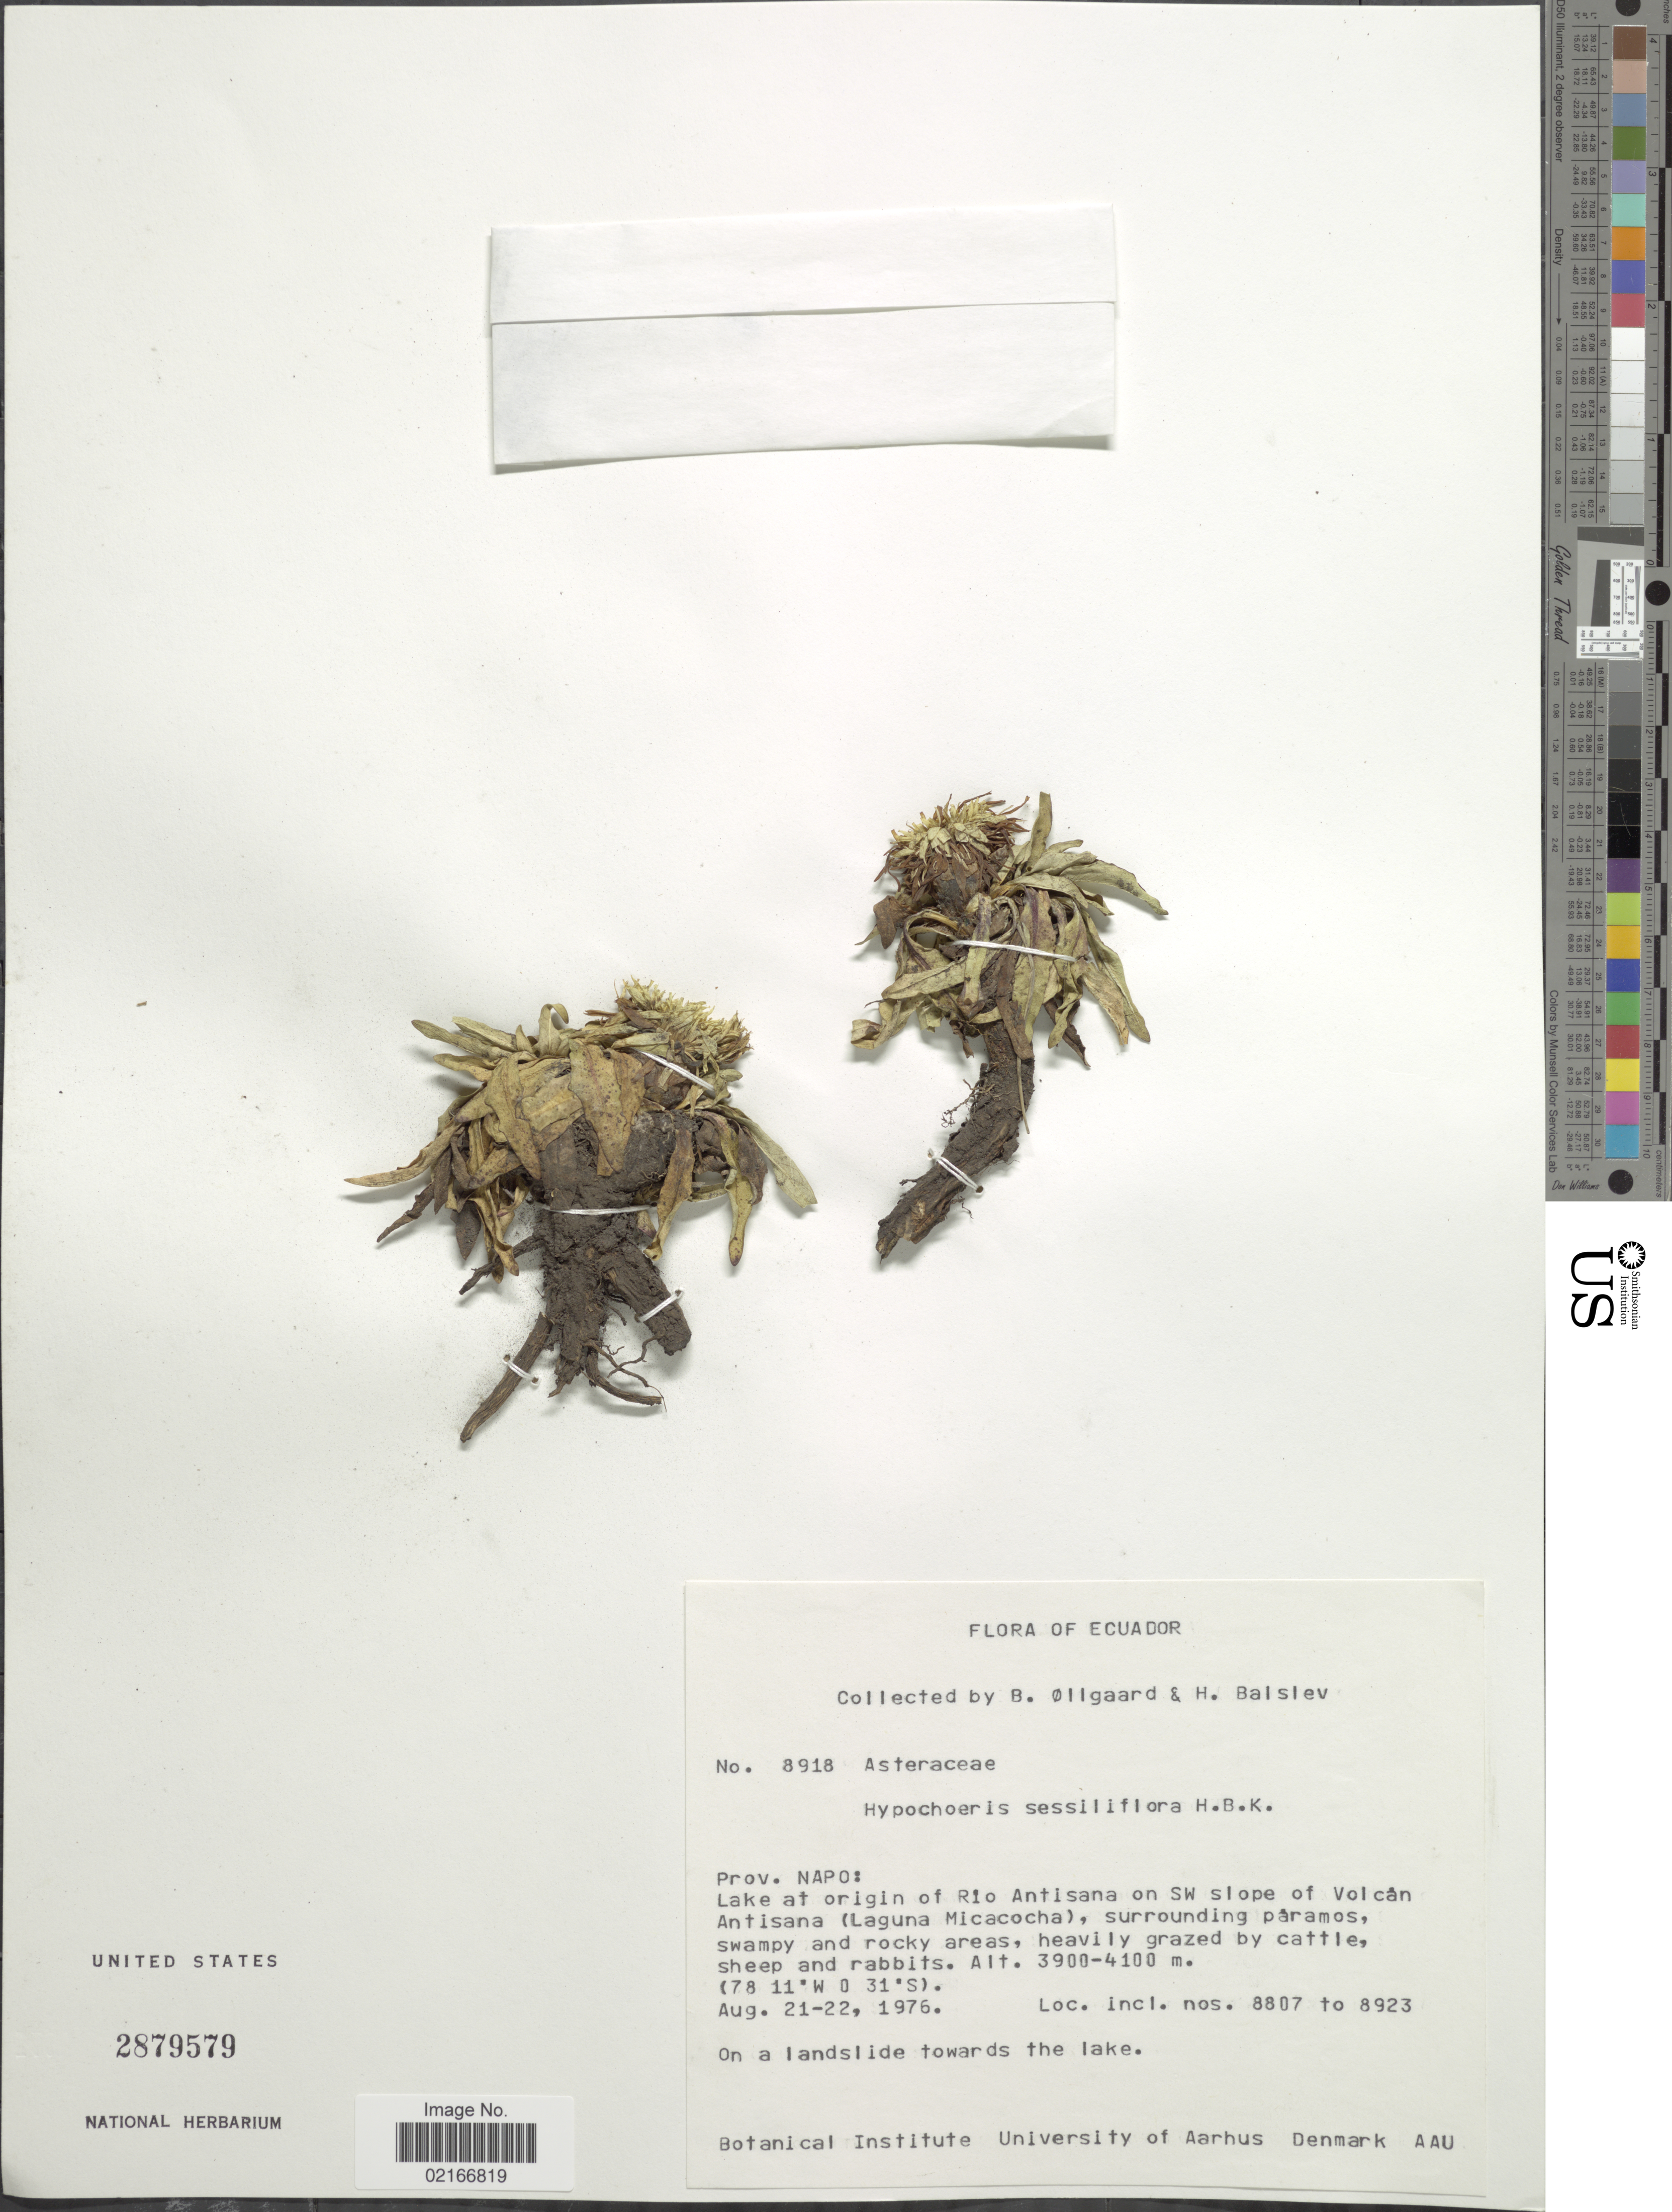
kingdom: Plantae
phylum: Tracheophyta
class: Magnoliopsida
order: Asterales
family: Asteraceae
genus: Hypochaeris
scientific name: Hypochaeris sessiflora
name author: Kunth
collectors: B. Øllgaard & H. Balslev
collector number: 8918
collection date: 1976-08-21/1976-08-22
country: Ecuador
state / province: Napo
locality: Lake at origin of Rio Antisana on SW slope of Volcán Antisana (Laguna Micacocha)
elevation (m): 3900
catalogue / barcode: US 2879579